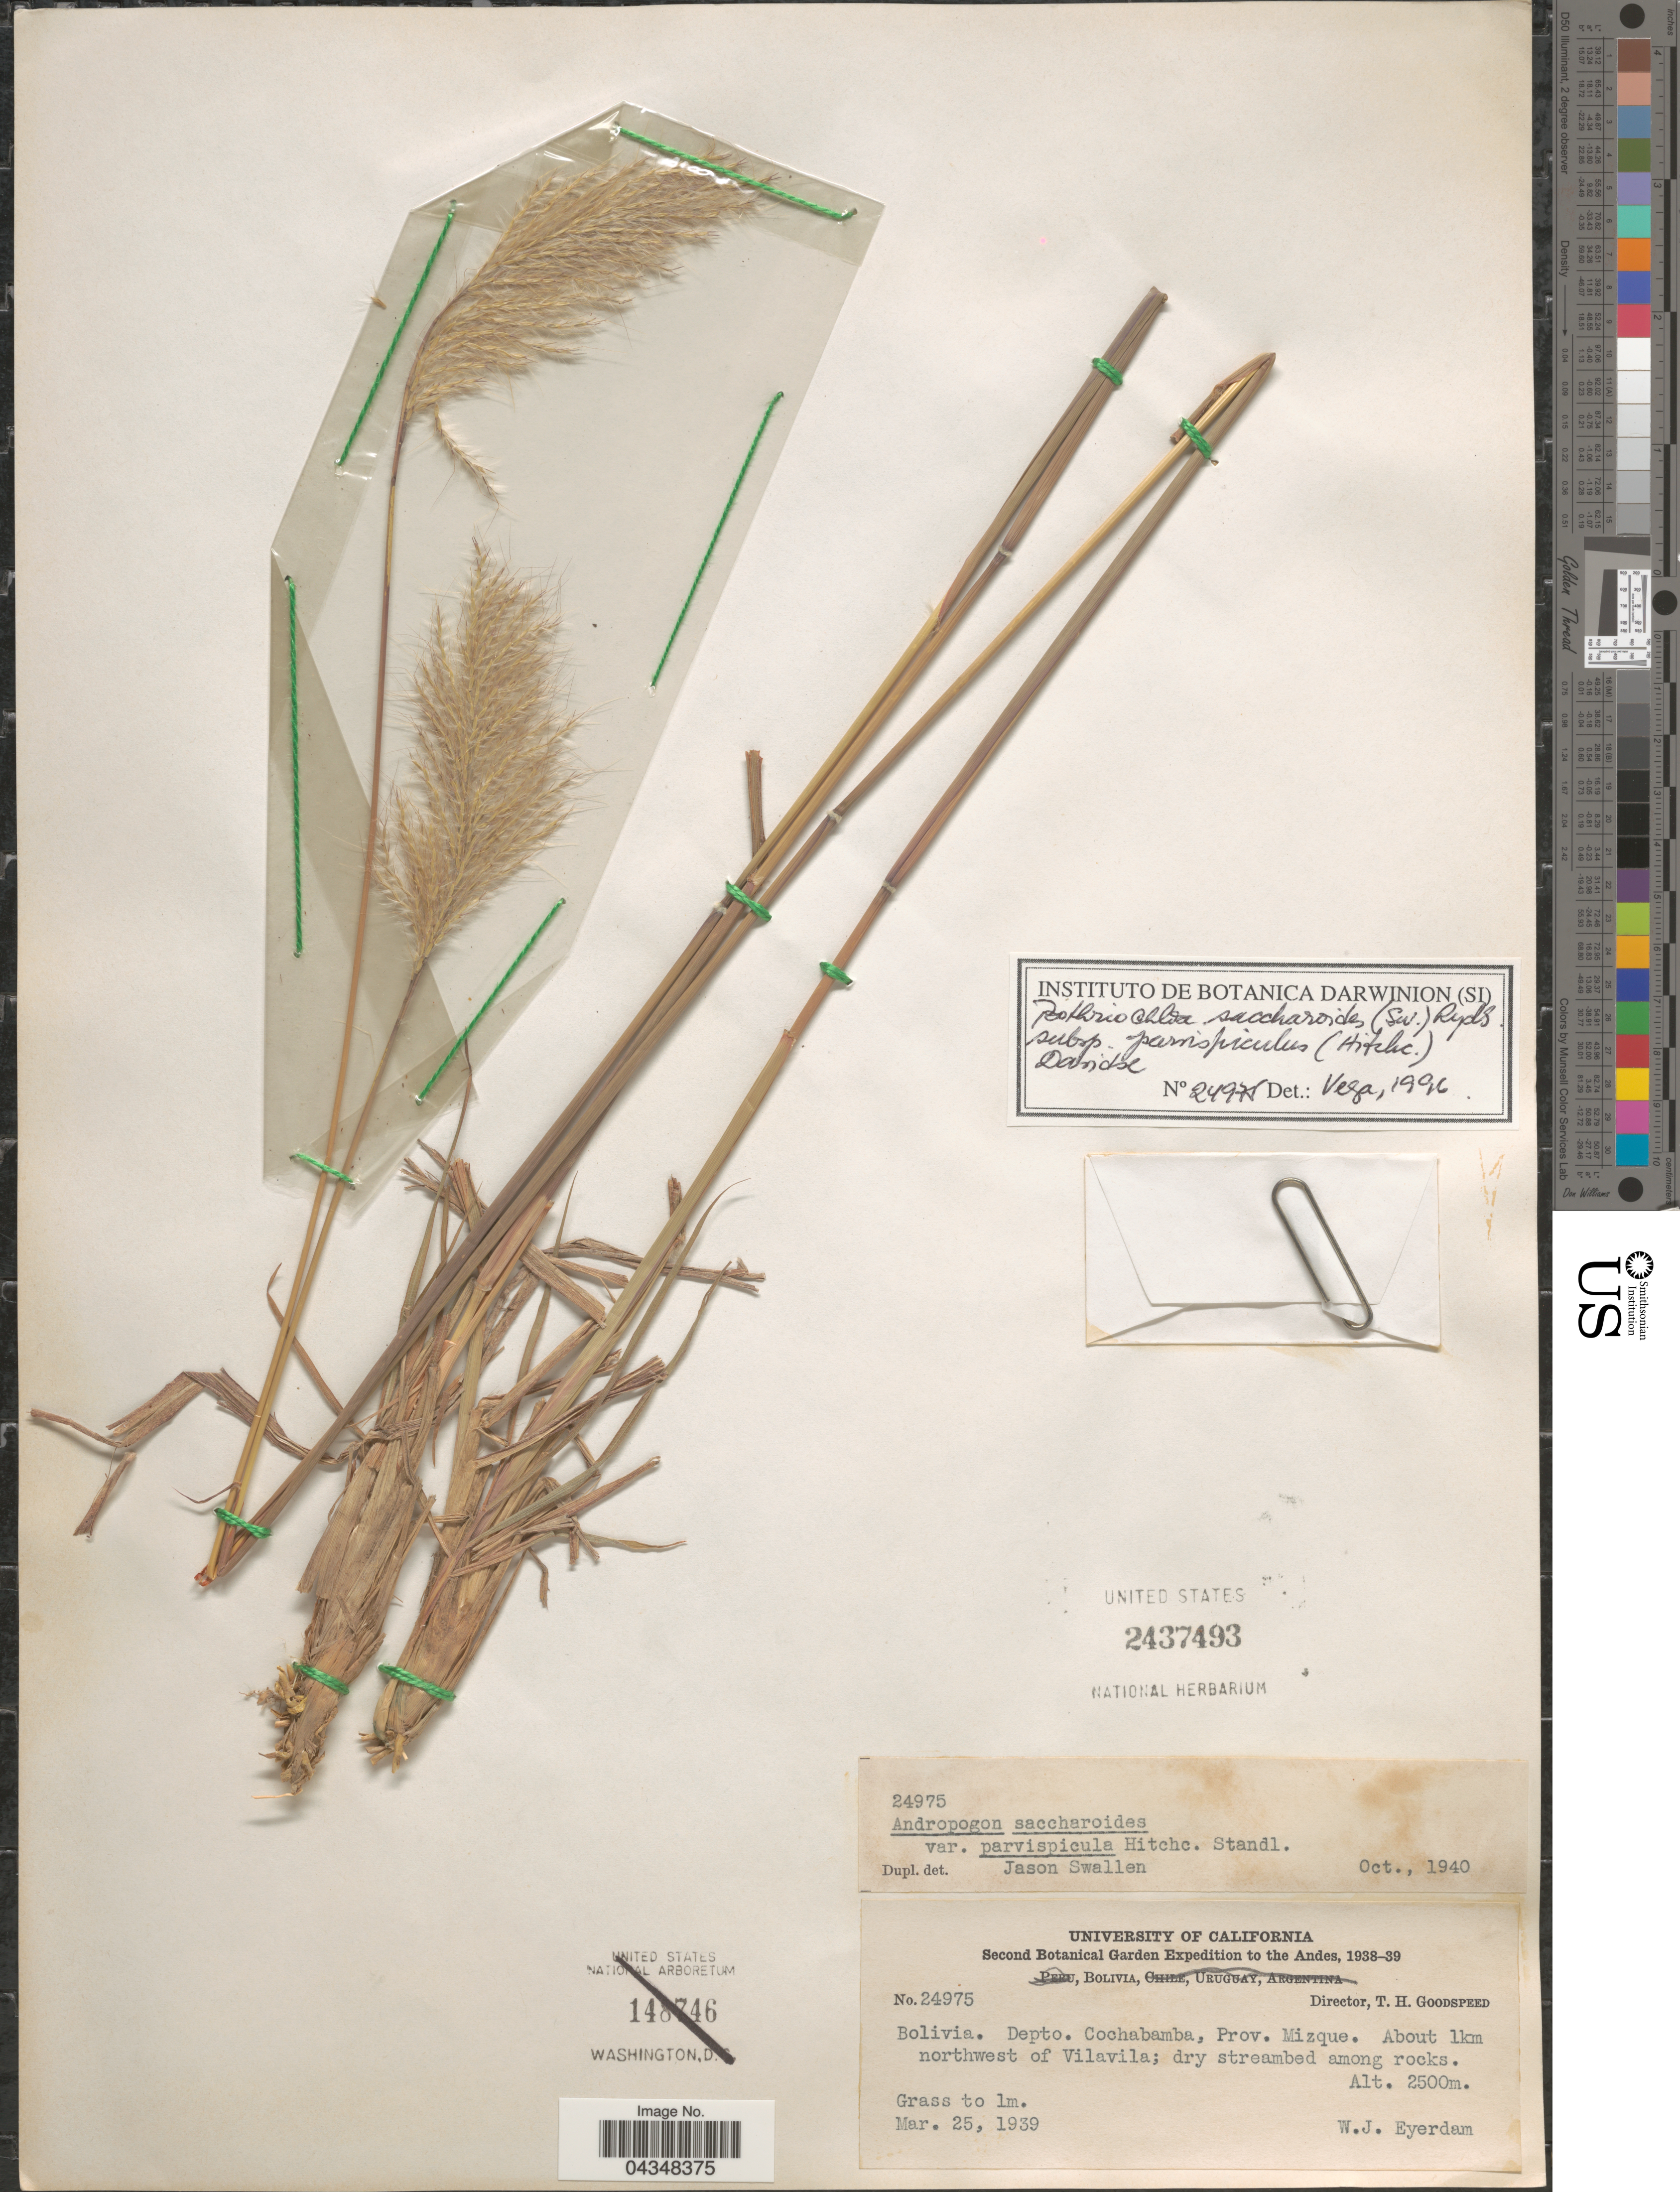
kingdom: Plantae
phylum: Tracheophyta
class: Liliopsida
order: Poales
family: Poaceae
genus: Bothriochloa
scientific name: Bothriochloa saccharoides var. parvispicula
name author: (Hitchc.) Tovar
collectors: W. J. Eyerdam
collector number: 24975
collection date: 1939-03-25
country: Bolivia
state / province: Cochabamba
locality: Depto. Cochabamba, Prov. Mizque. About 1km northwest of Vilavila.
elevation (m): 2500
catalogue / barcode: US 2437493